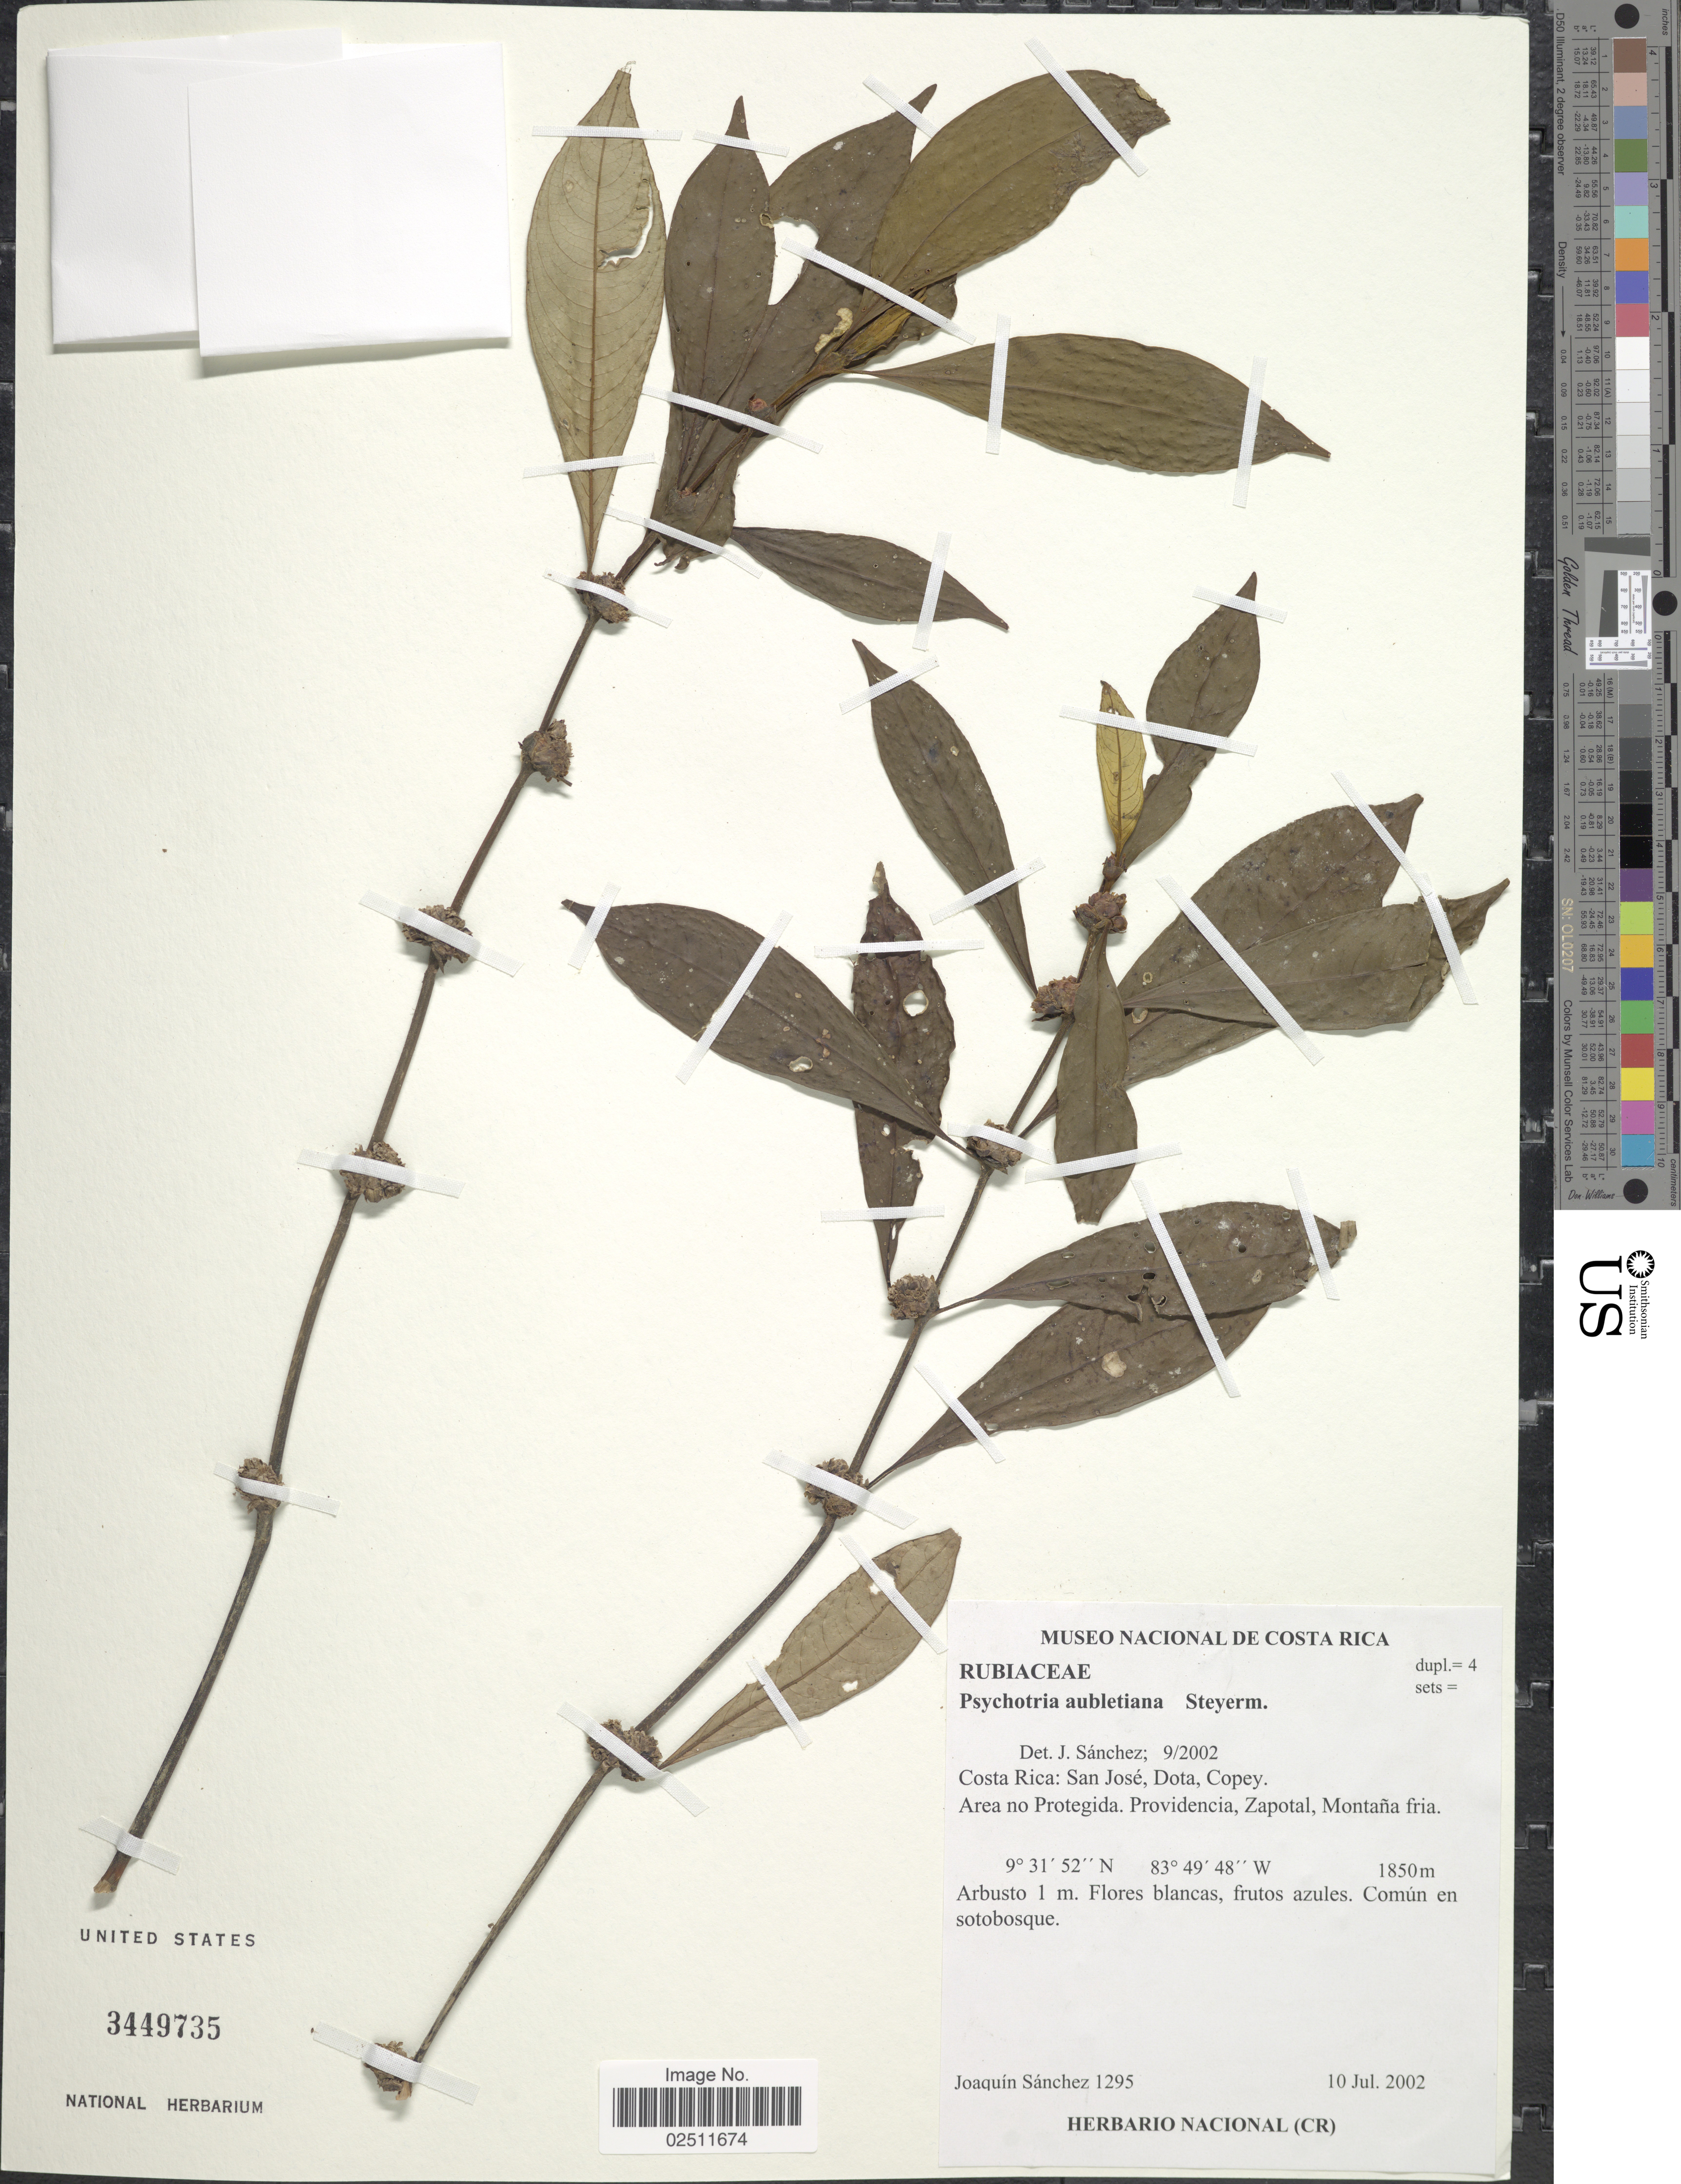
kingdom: Plantae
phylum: Tracheophyta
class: Magnoliopsida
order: Gentianales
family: Rubiaceae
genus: Psychotria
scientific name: Psychotria aubletiana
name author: Steyerm.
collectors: J. Sánchez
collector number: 1295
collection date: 2002-07-10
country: Costa Rica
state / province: San José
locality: Dota, Copey. Area no Protegida. Providencia, Zapotal, Montana fria.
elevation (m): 1850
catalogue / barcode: US 3449735